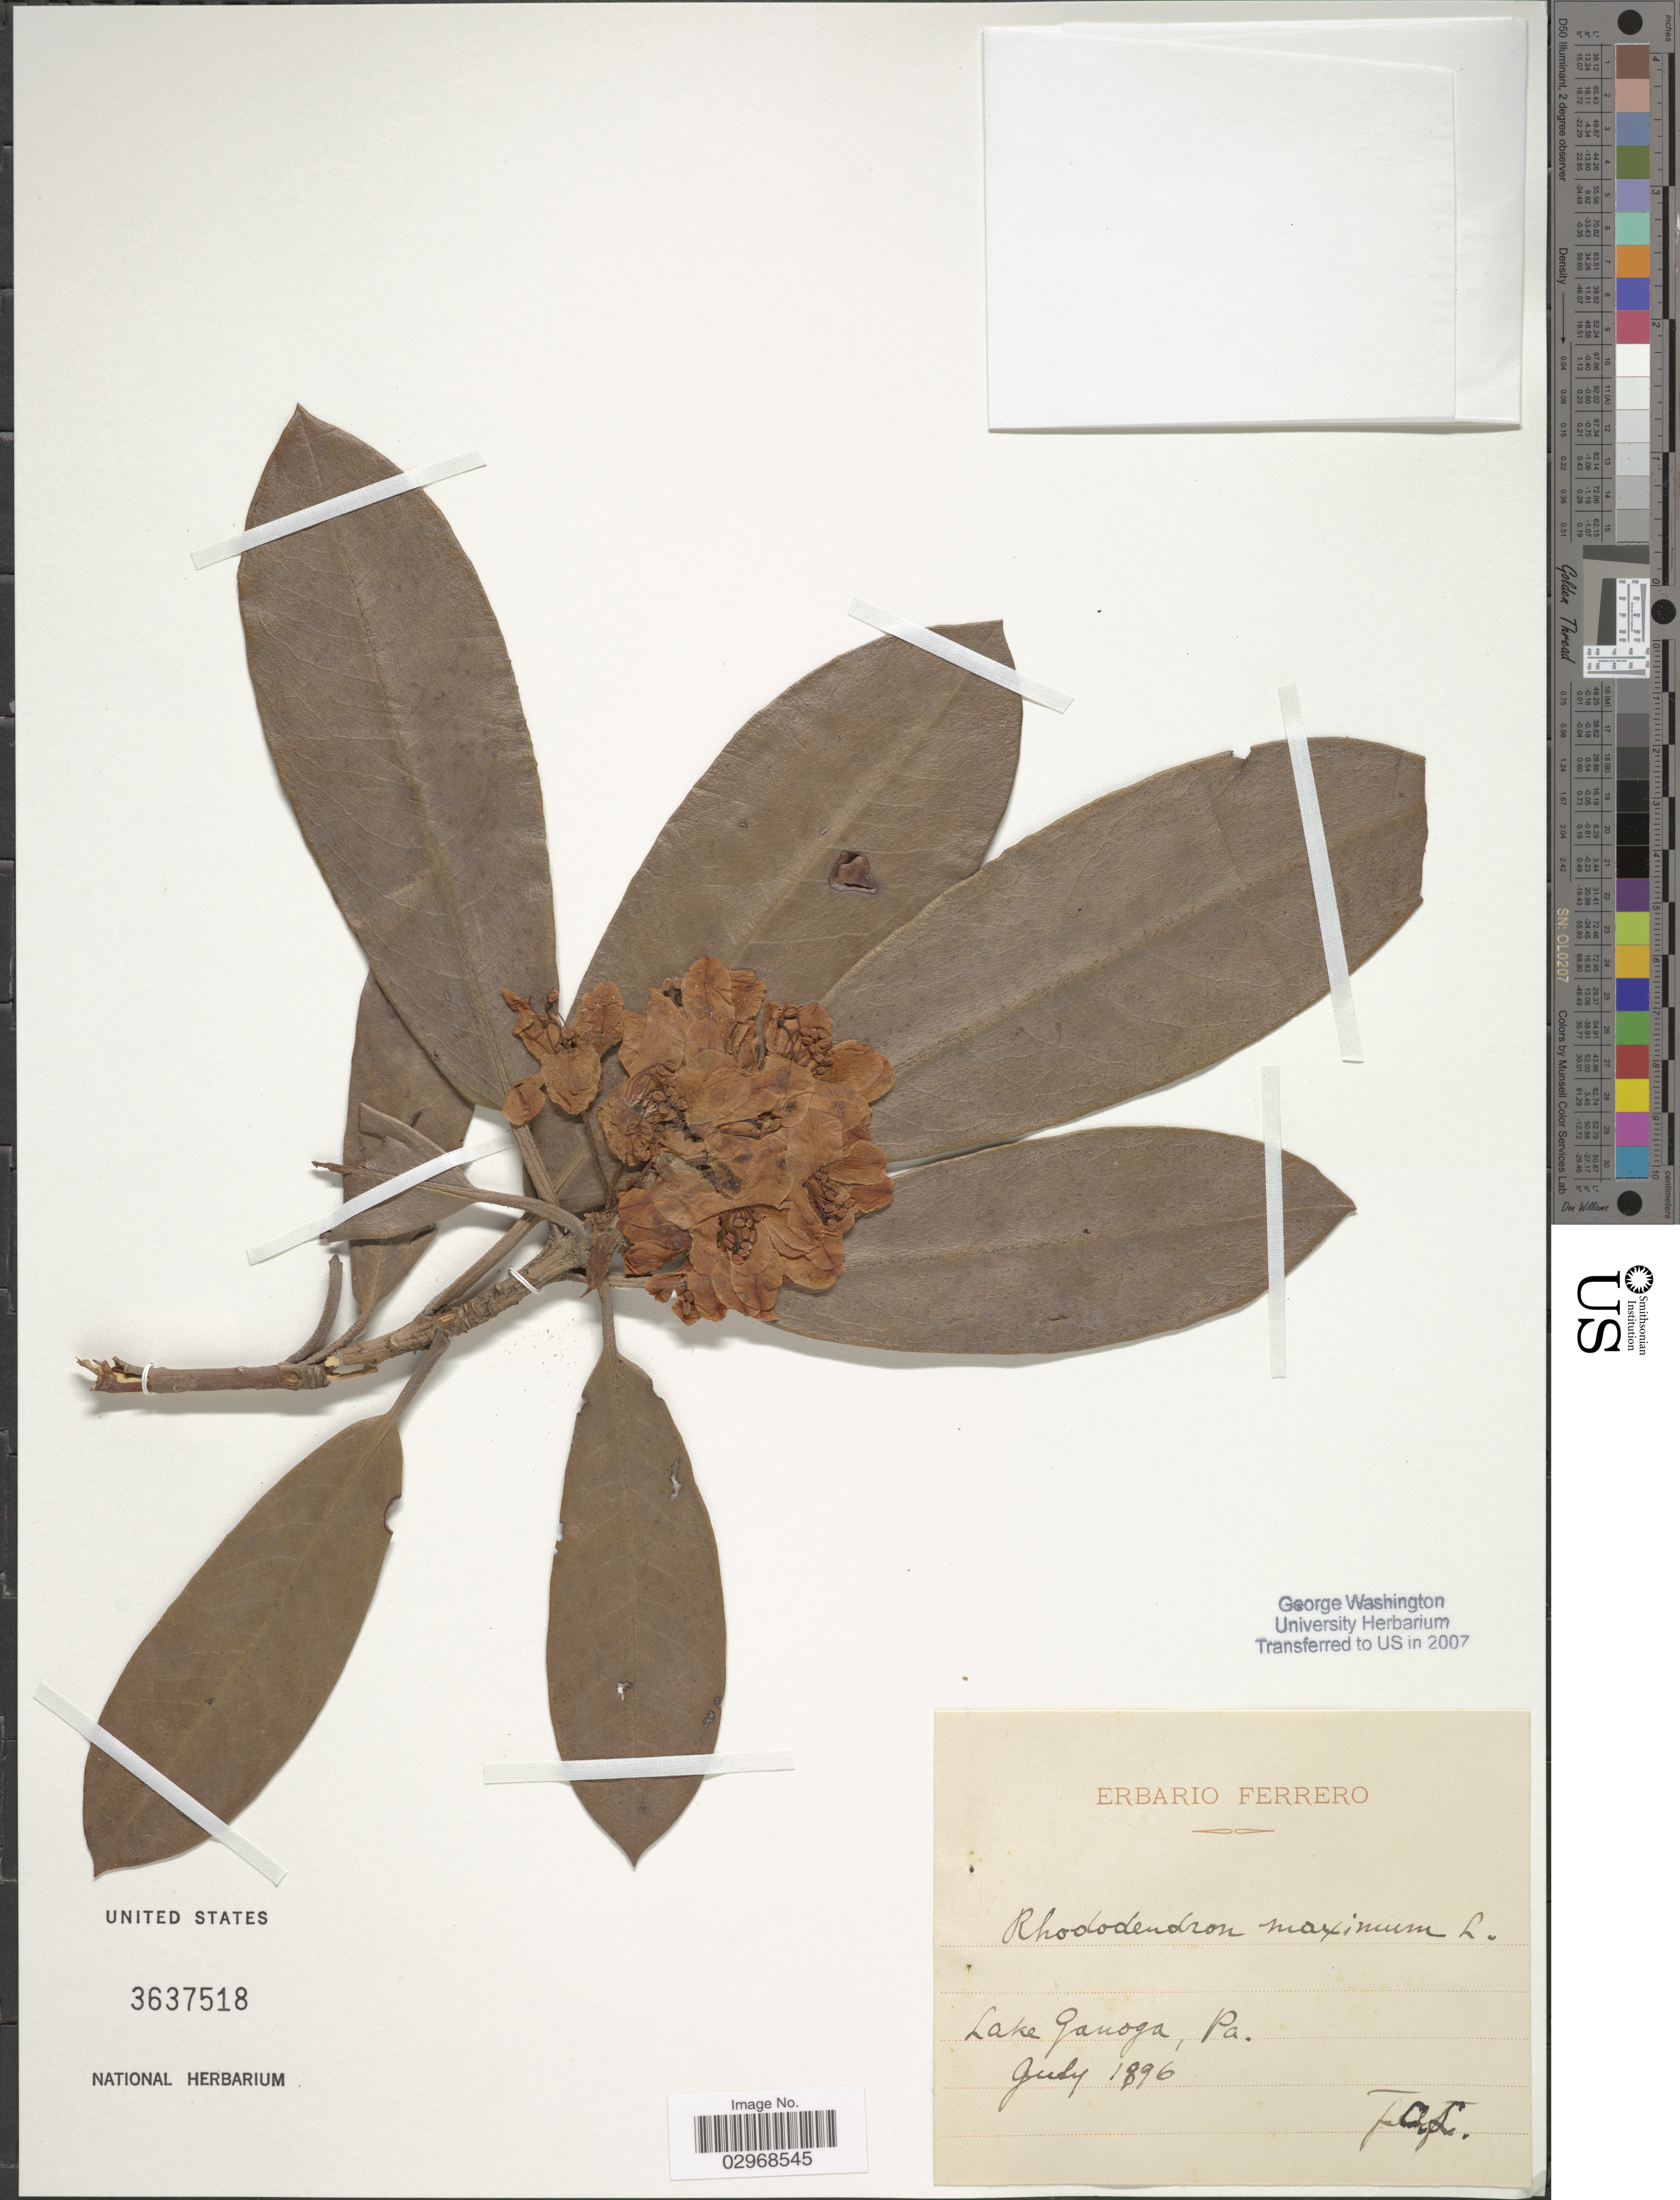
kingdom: Plantae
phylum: Tracheophyta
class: Magnoliopsida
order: Ericales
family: Ericaceae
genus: Rhododendron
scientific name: Rhododendron maximum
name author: L.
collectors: F. Lance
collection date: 1896-07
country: United States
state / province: Pennsylvania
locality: Lake Ganoga.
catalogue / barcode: US 3637518